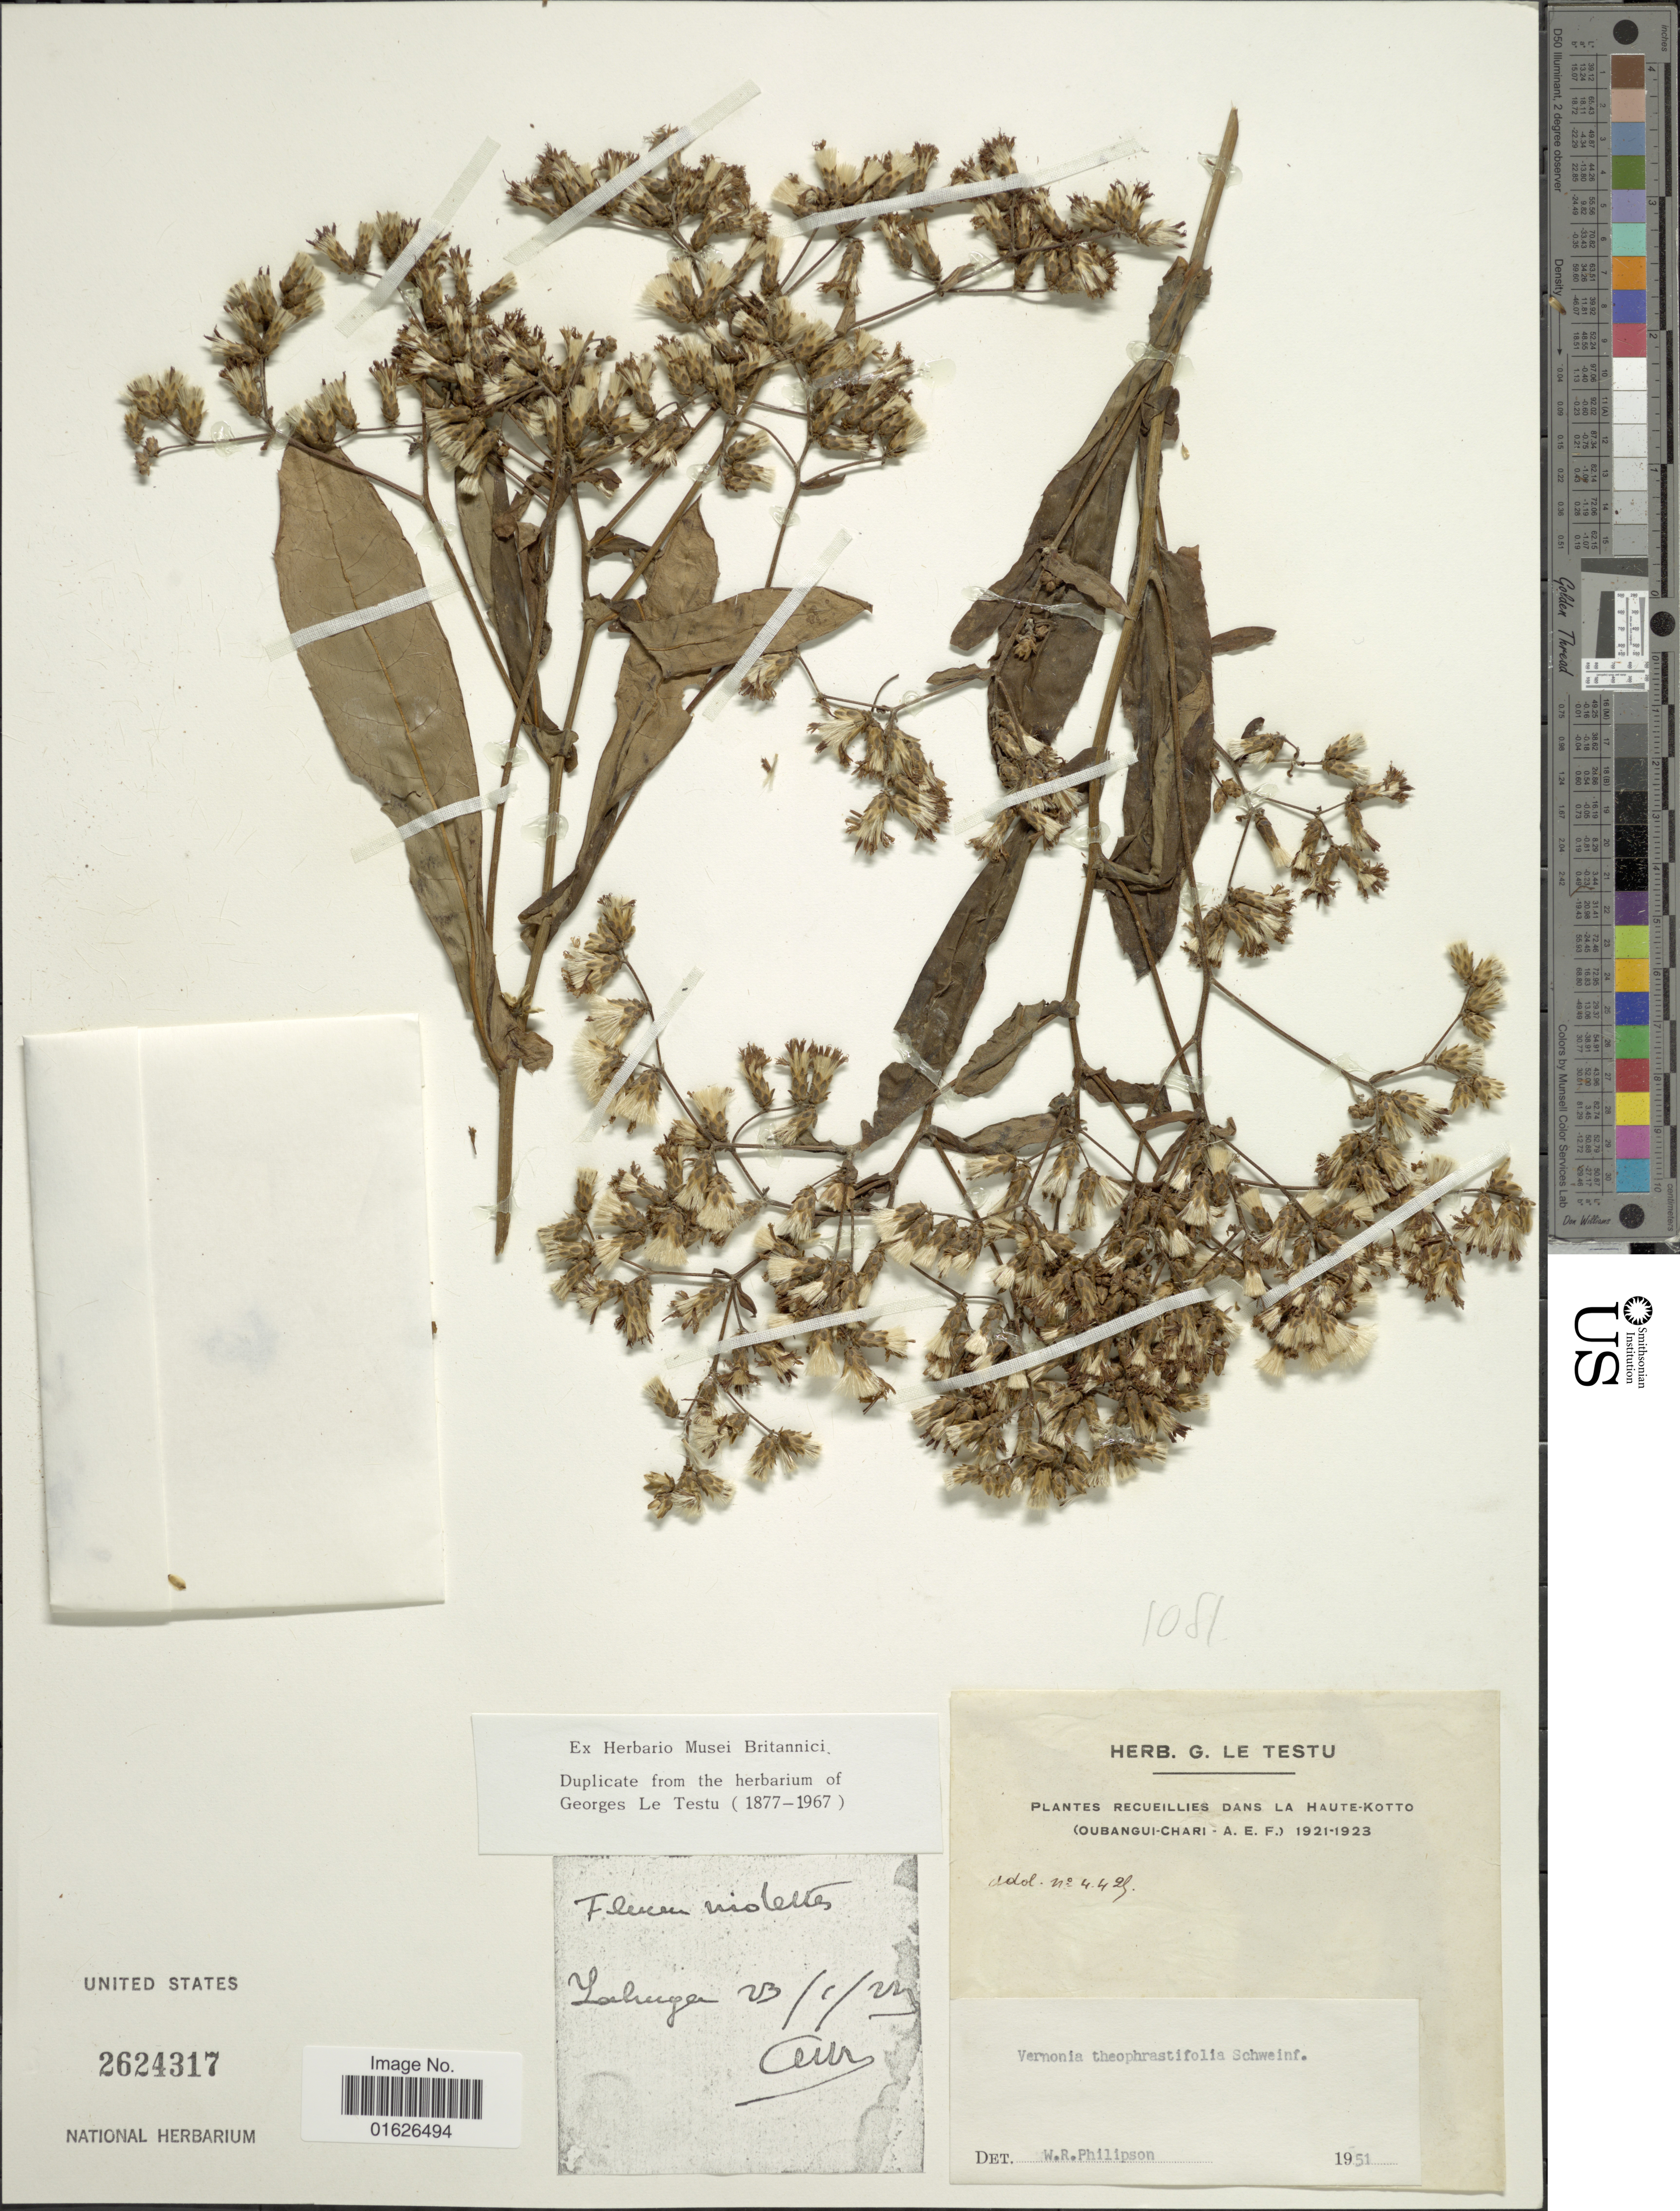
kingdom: Plantae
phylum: Tracheophyta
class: Magnoliopsida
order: Asterales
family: Asteraceae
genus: Gymnanthemum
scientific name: Gymnanthemum theophrastifolium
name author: (Schweinf. ex Oliv. & Hiern) H. Rob.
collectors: G. Testu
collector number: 4429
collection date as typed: Transcribed d/m/y: 23/1/29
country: Central African Republic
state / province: Haute-Kotto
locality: Yalinga [interpreted]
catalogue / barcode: US 2624317